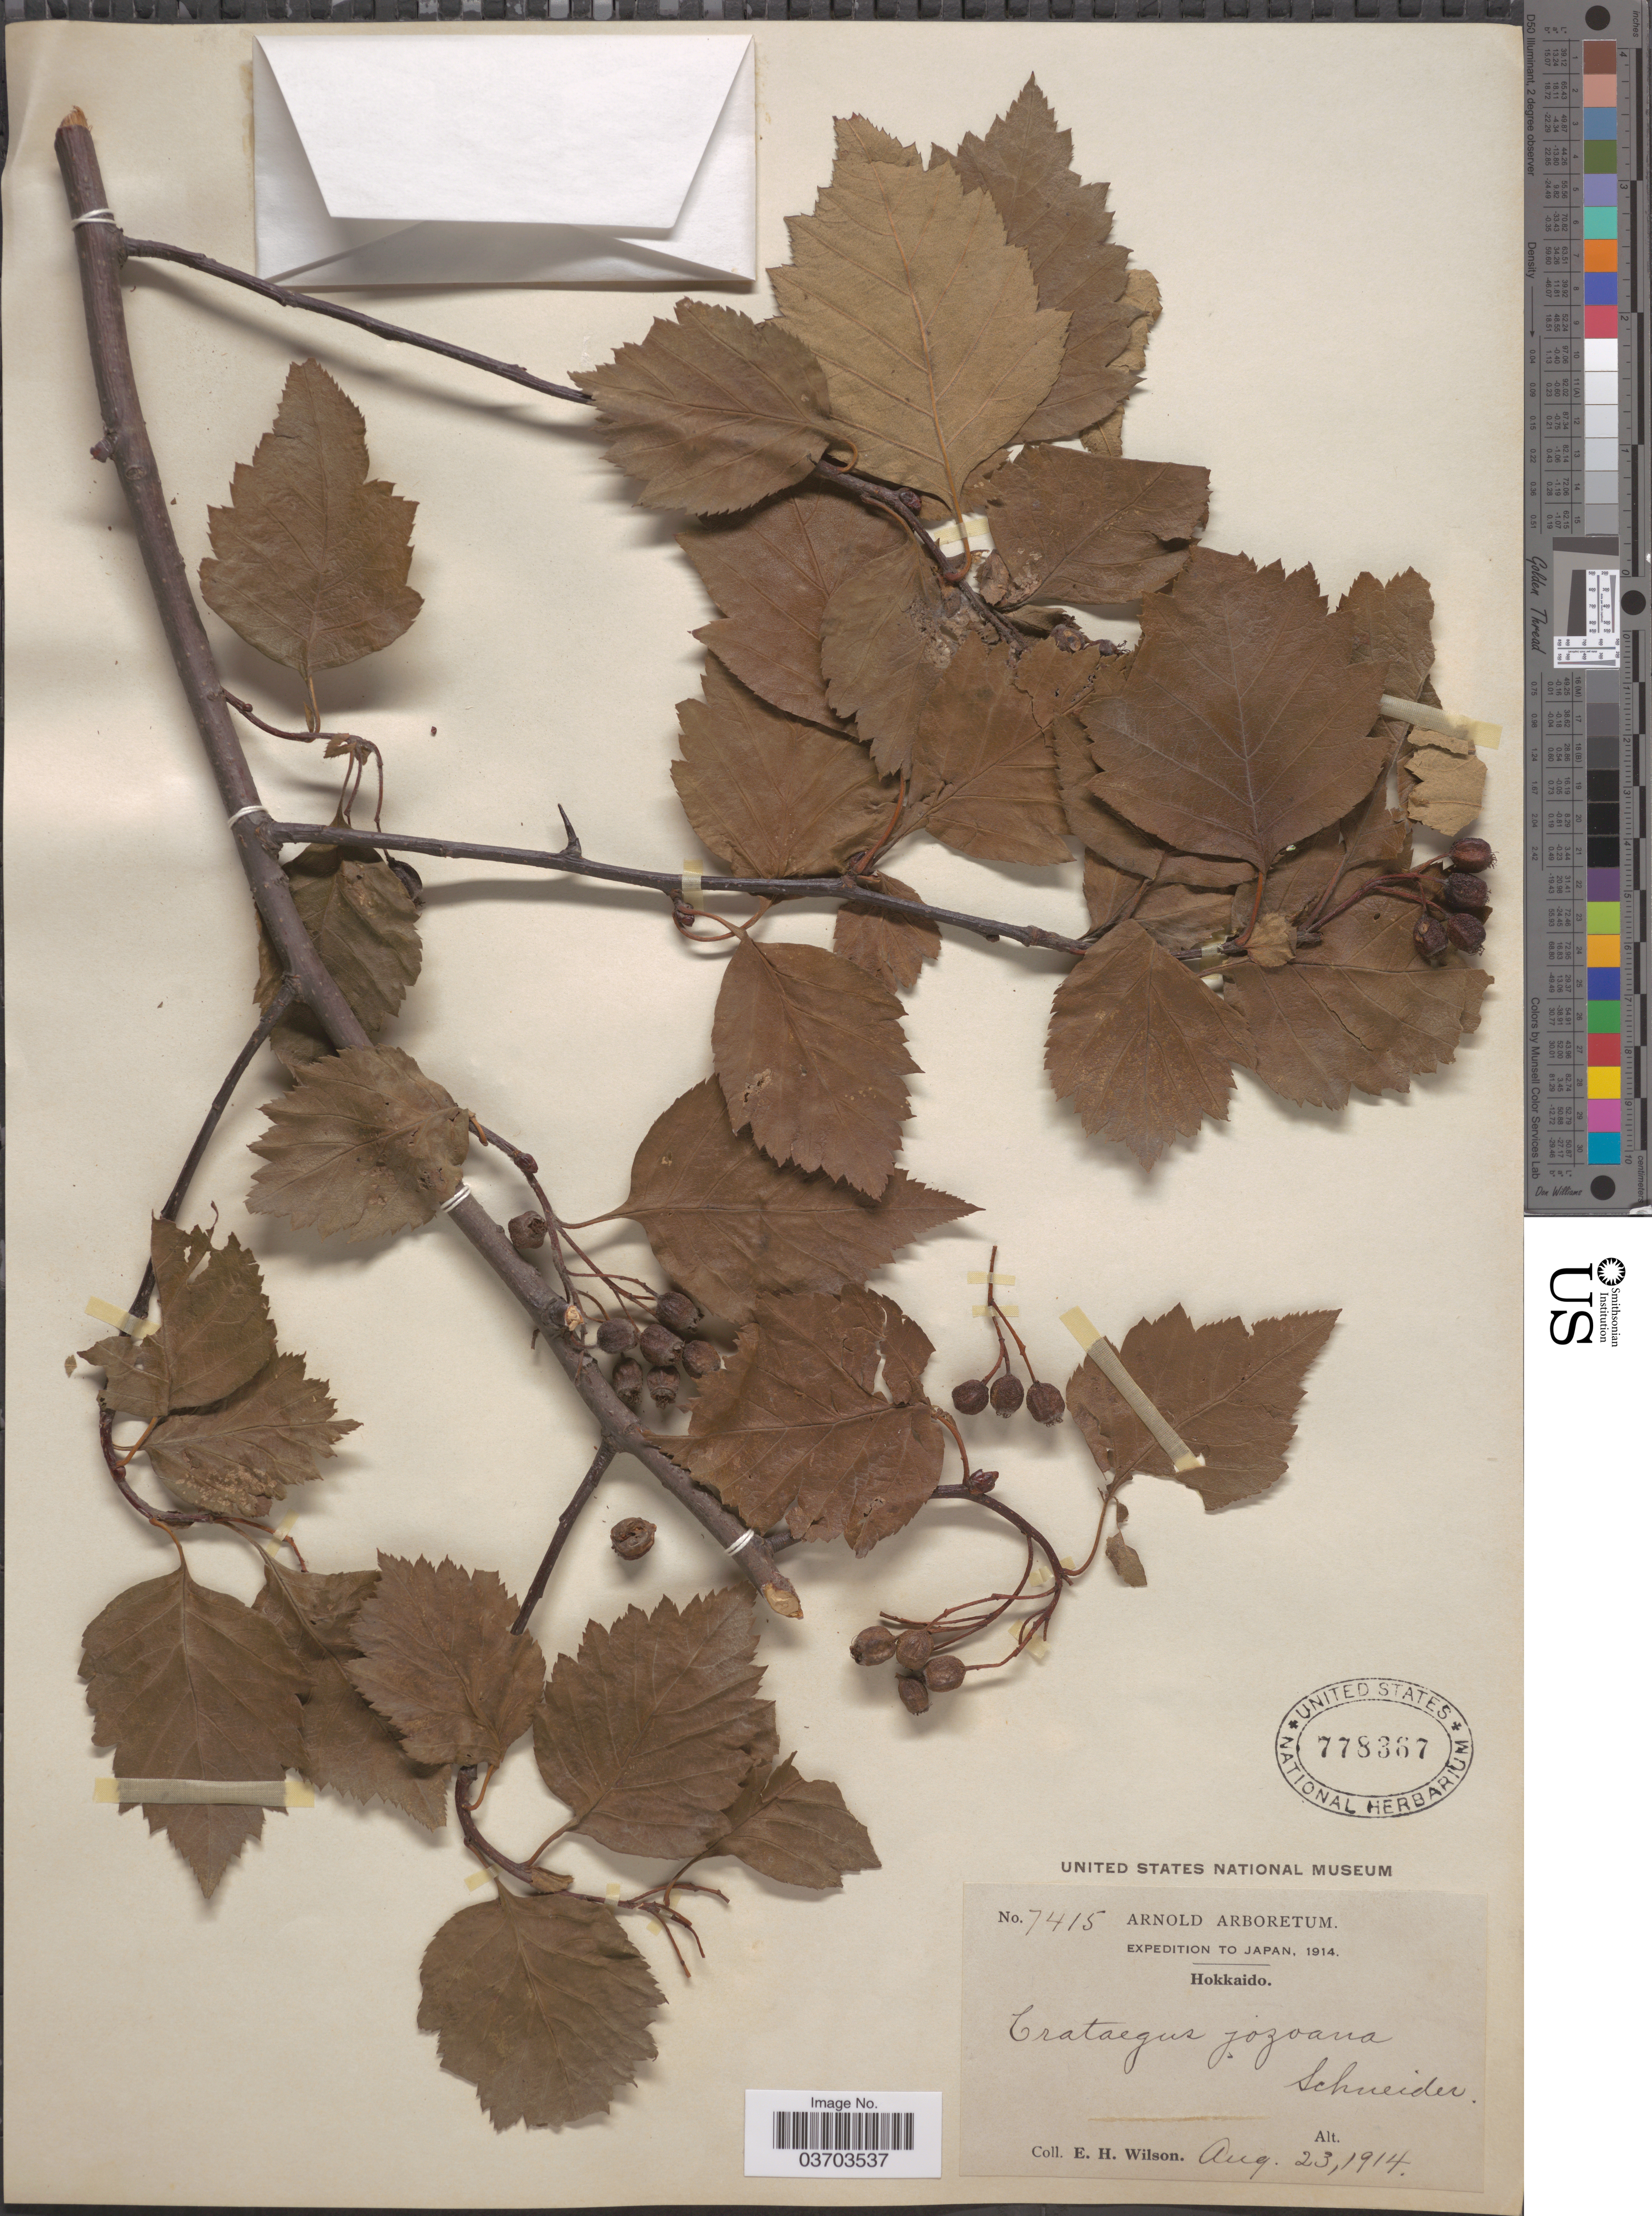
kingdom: Plantae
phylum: Tracheophyta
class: Magnoliopsida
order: Rosales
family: Rosaceae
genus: Crataegus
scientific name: Crataegus jozana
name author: C.K. Schneid.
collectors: E. Wilson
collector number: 7415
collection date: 1914-08-23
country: Japan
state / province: Hokkaidō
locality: Hokkaido.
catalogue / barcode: US 778367